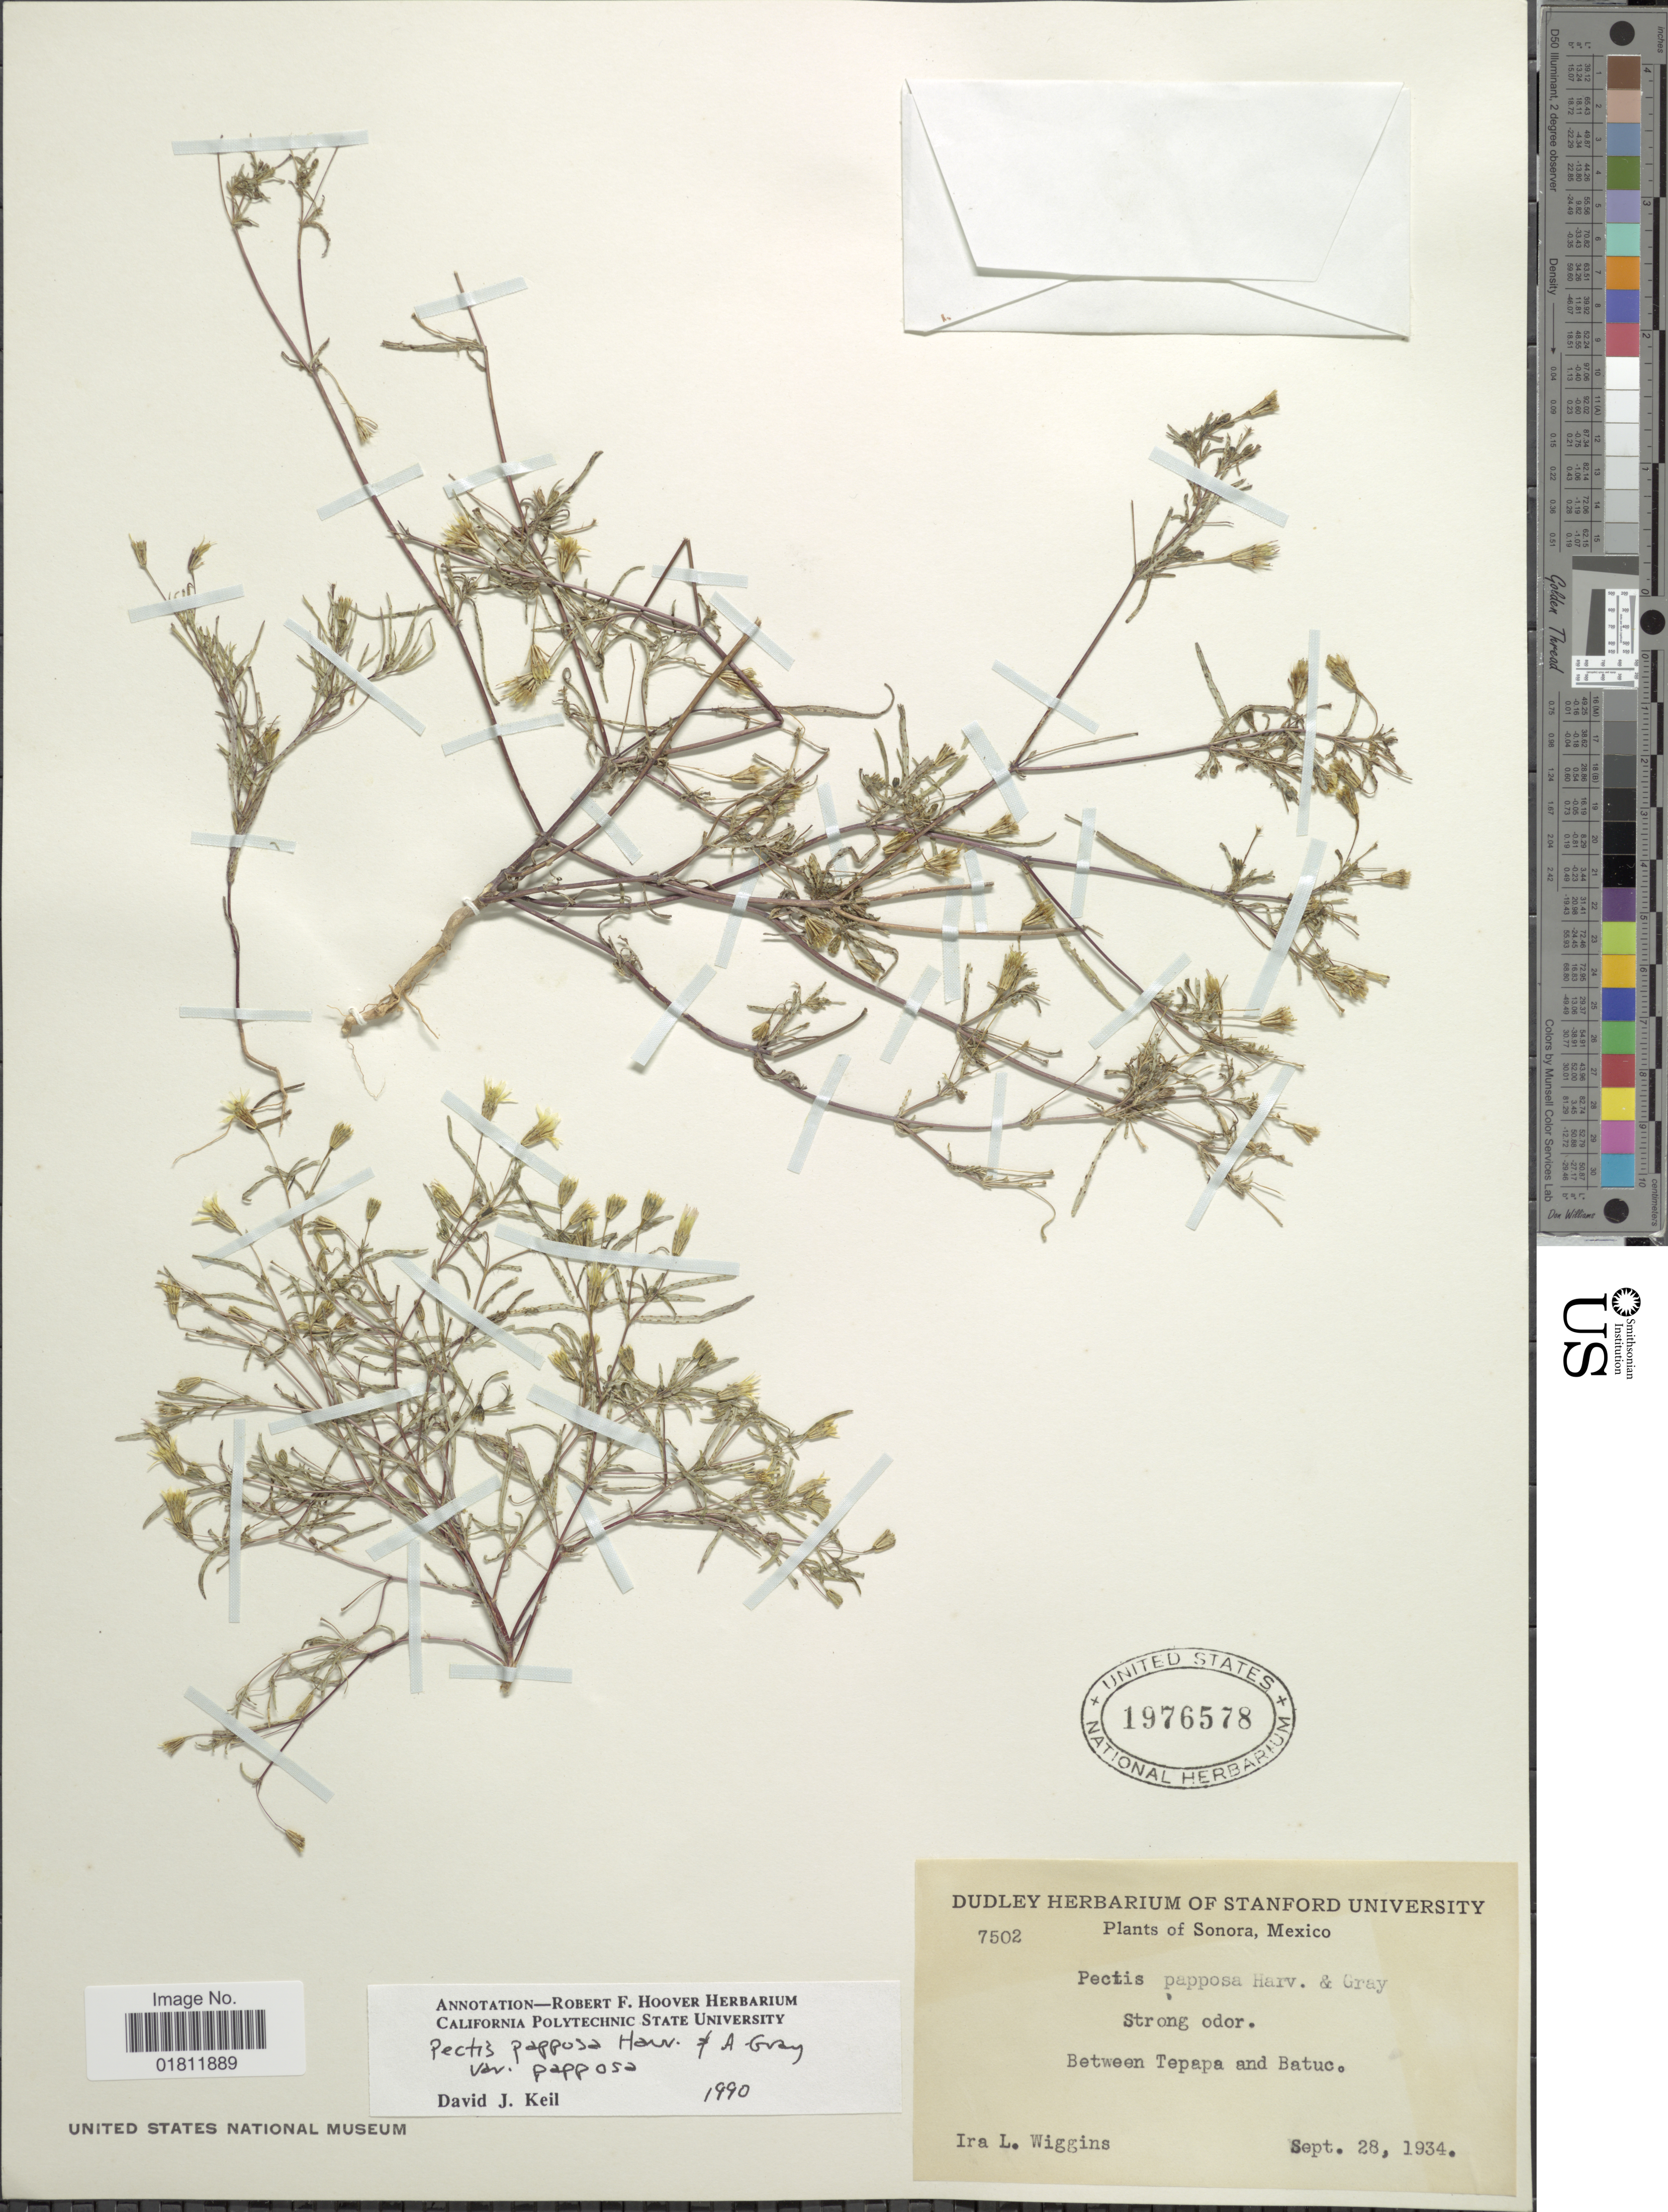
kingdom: Plantae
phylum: Tracheophyta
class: Magnoliopsida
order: Asterales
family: Asteraceae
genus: Pectis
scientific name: Pectis papposa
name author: Harv. & A. Gray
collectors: I. L. Wiggins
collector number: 7502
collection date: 1934-09-28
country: Mexico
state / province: Sonora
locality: Sonora, Mexico. Between Tepapa and Batuc.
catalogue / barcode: US 1976578